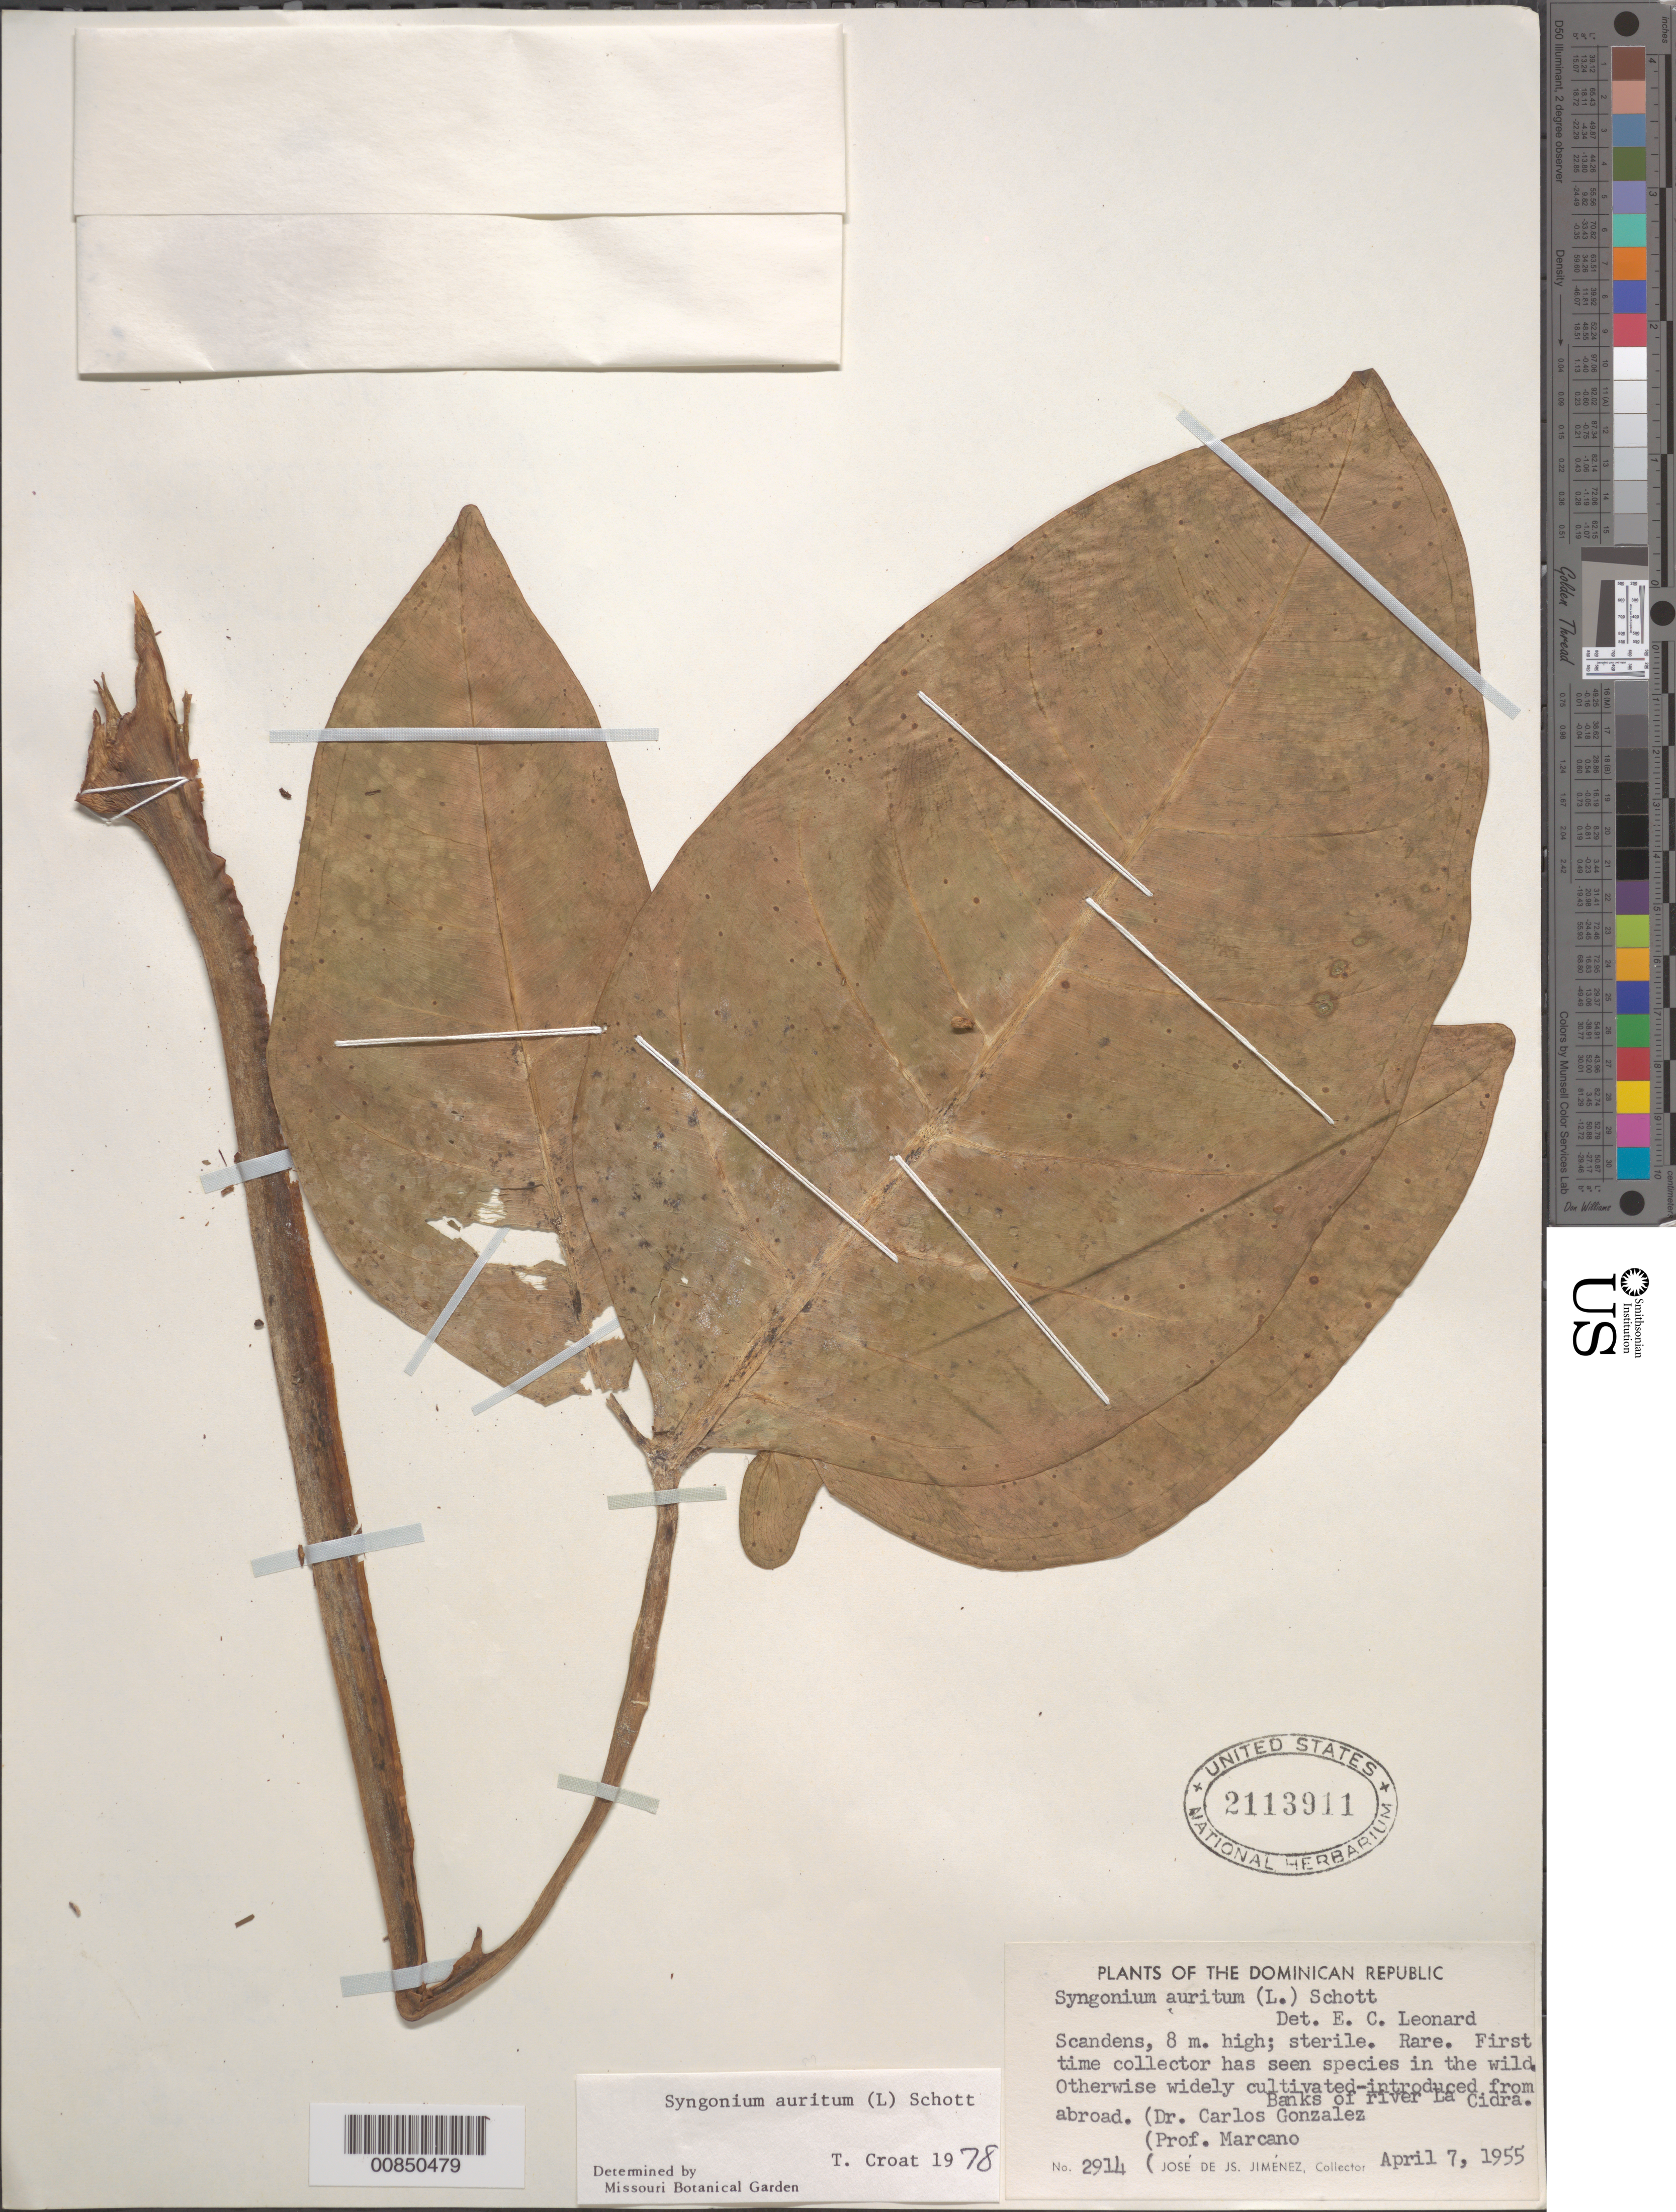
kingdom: Plantae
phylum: Tracheophyta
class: Liliopsida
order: Alismatales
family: Araceae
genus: Syngonium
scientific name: Syngonium auritum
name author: (L.) Schott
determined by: Croat, Thomas B., Missouri Botanical Garden (MO)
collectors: J. J. Jiménez Almonte, E. J. Marcano F. & C. Gonzalez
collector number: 2914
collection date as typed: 07 Apr 1955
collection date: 1955-04-07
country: Dominican Republic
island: Hispaniola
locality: River La Cidra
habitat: River banks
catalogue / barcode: US 2113911